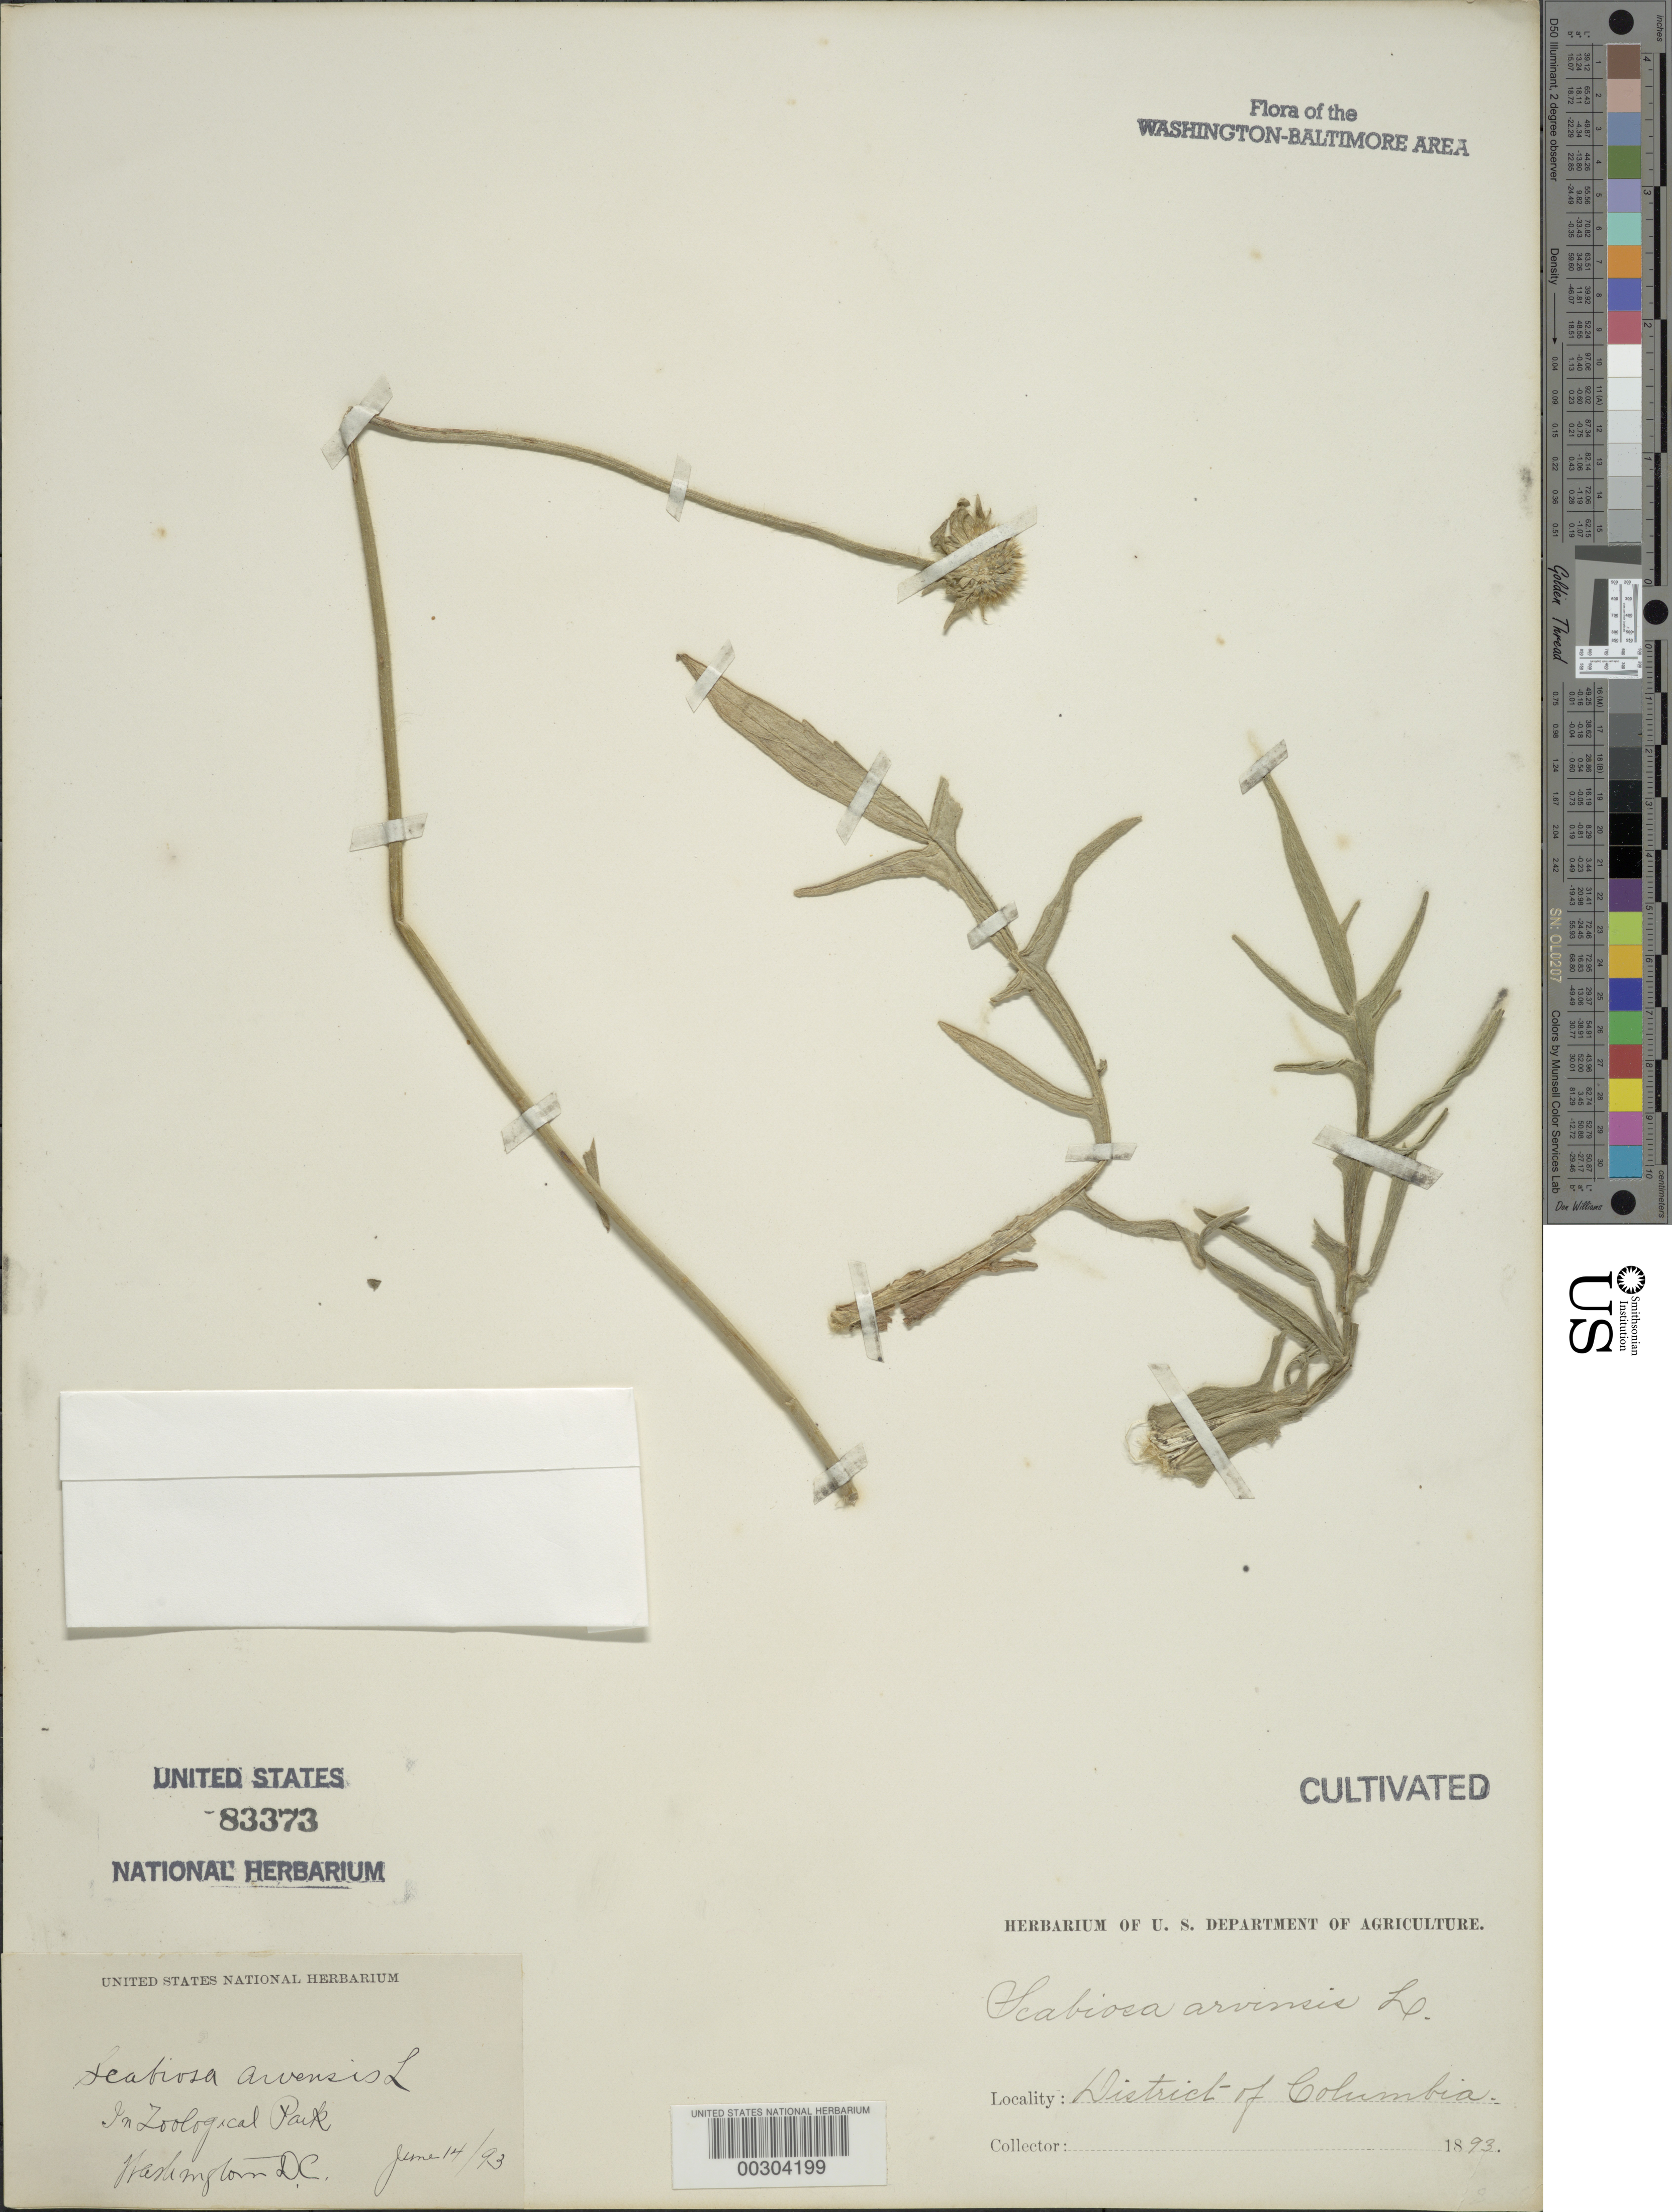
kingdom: Plantae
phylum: Tracheophyta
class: Magnoliopsida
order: Dipsacales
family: Caprifoliaceae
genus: Scabiosa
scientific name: Scabiosa arvensis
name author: L.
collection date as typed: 14 Jun 1893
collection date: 1893-06-14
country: United States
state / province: District of Columbia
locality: Zoological Park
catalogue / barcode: US 83373